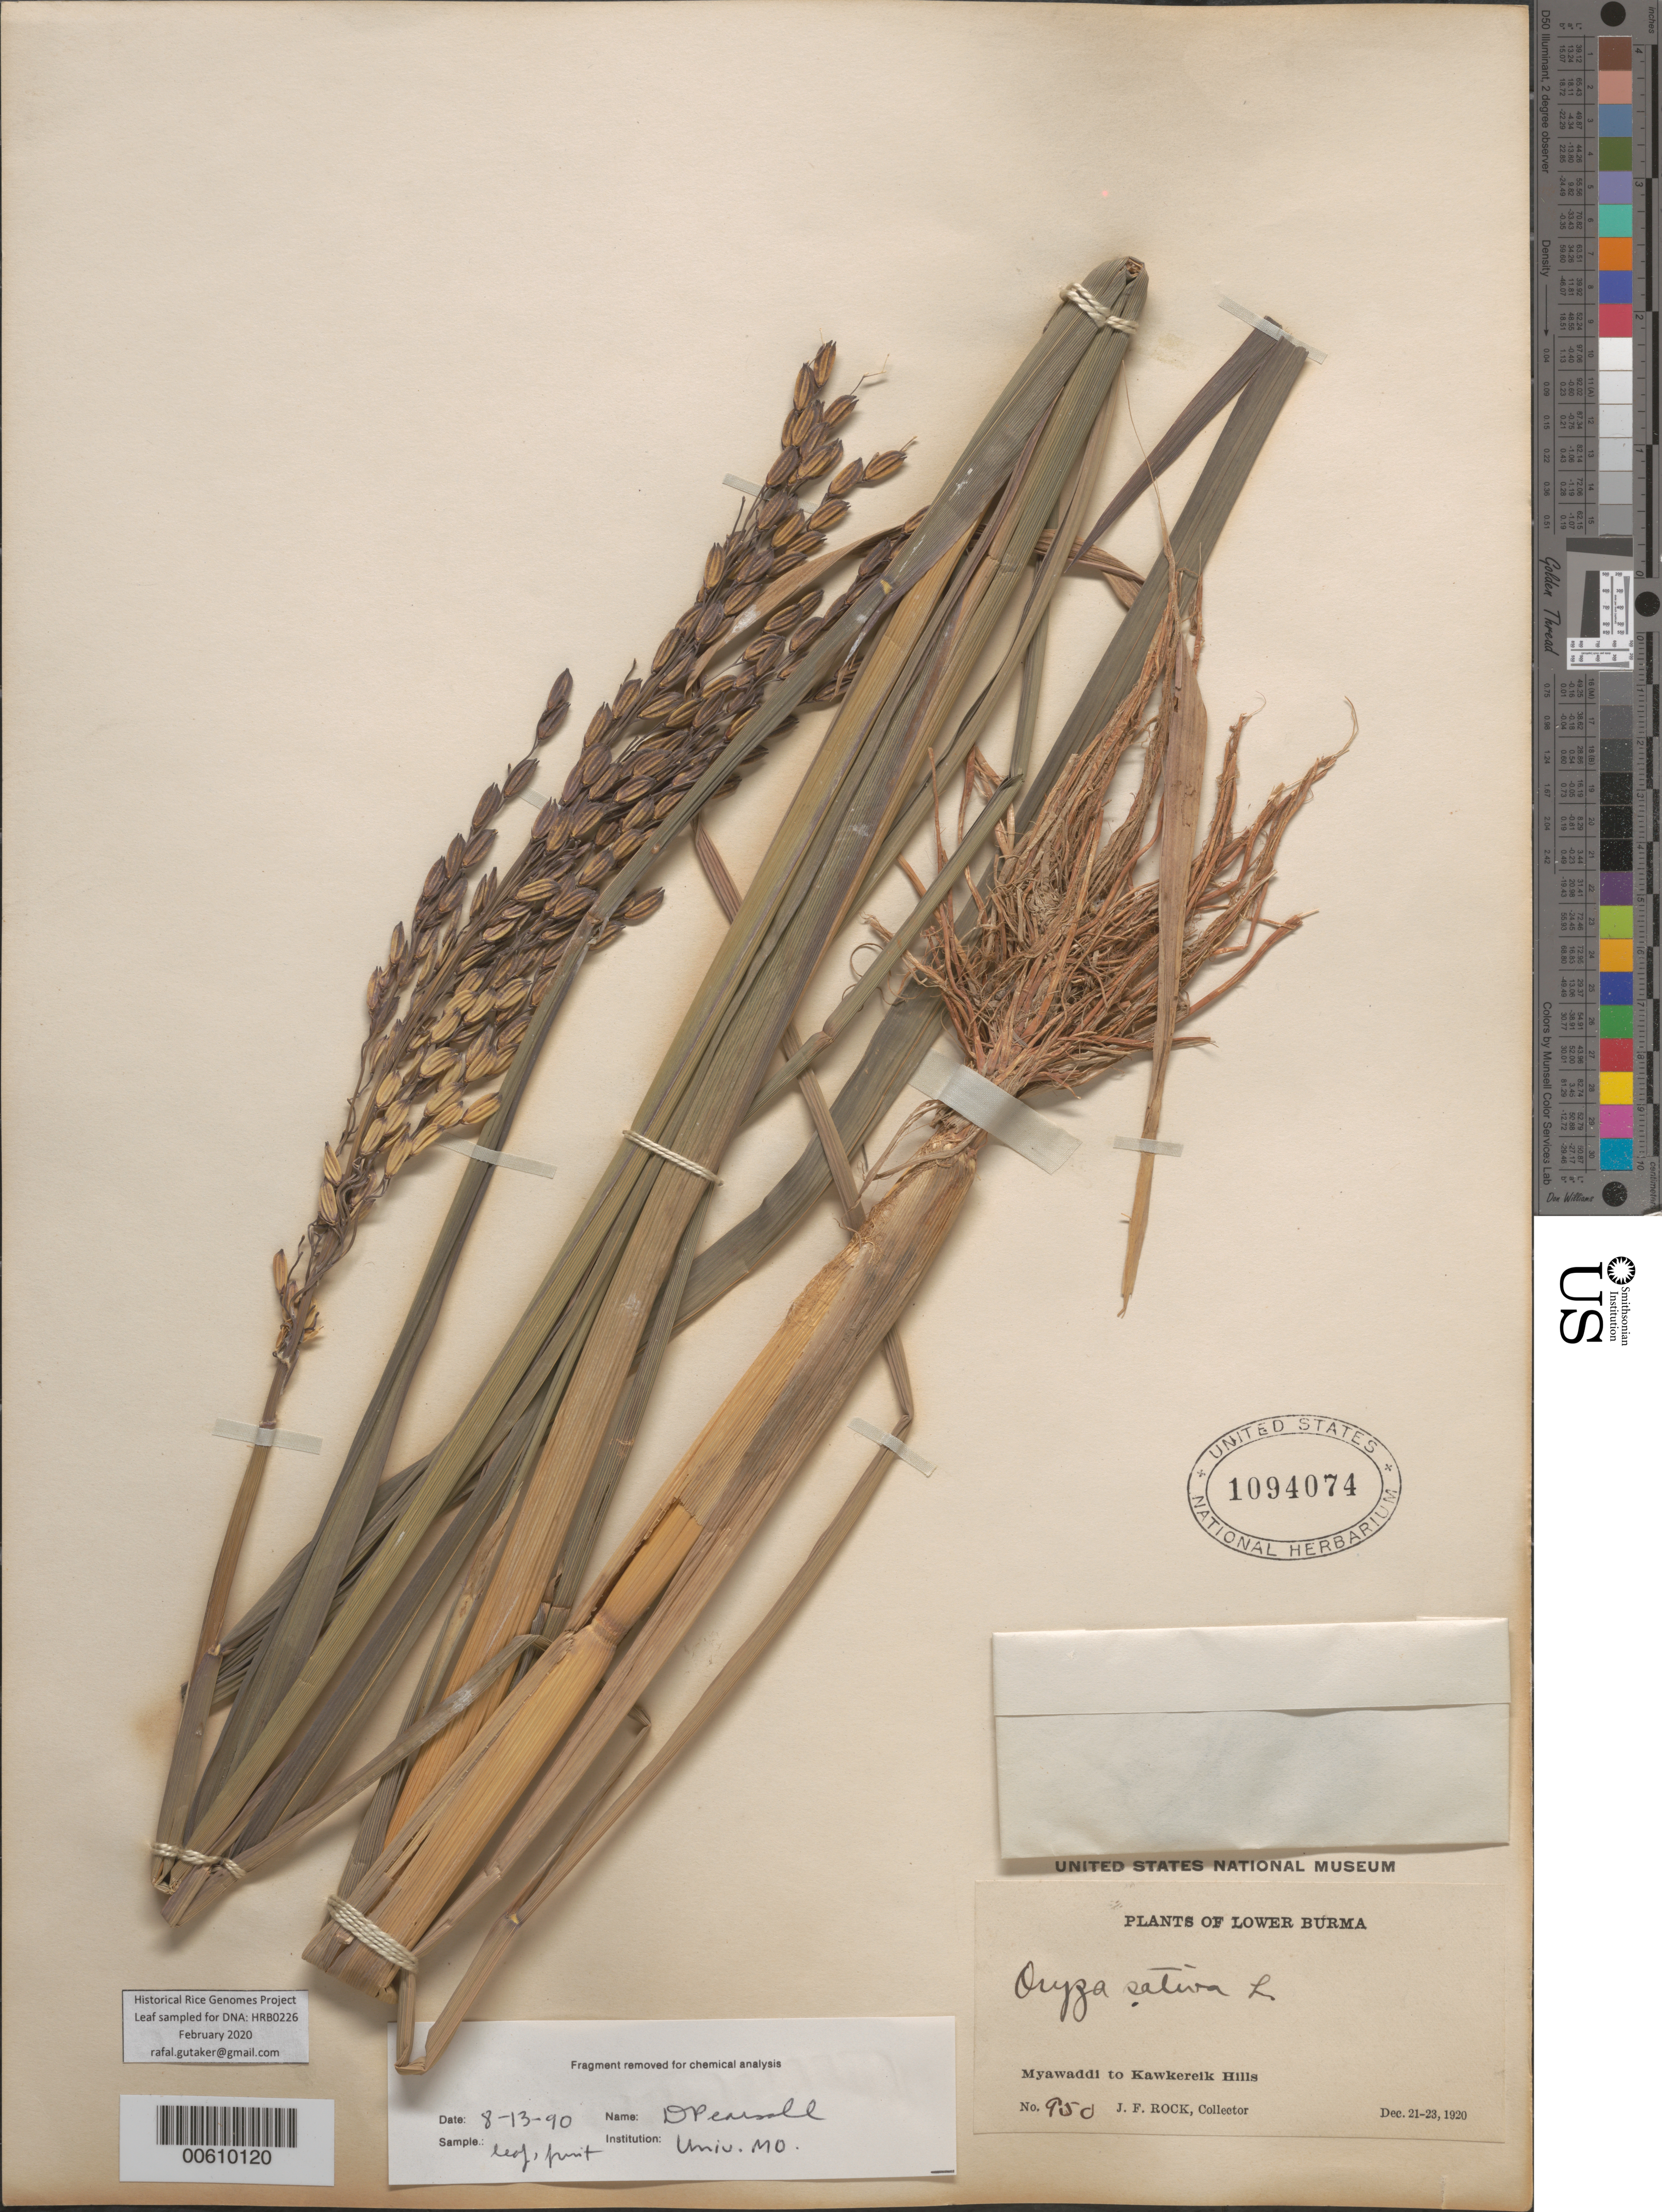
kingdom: Plantae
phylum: Tracheophyta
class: Liliopsida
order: Poales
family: Poaceae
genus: Oryza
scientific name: Oryza sativa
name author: L.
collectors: J. Rock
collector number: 950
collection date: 1920-12-21/1920-12-23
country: Myanmar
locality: Lower Burma. Myawaddi to Kawkereik Hills.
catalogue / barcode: US 1094074